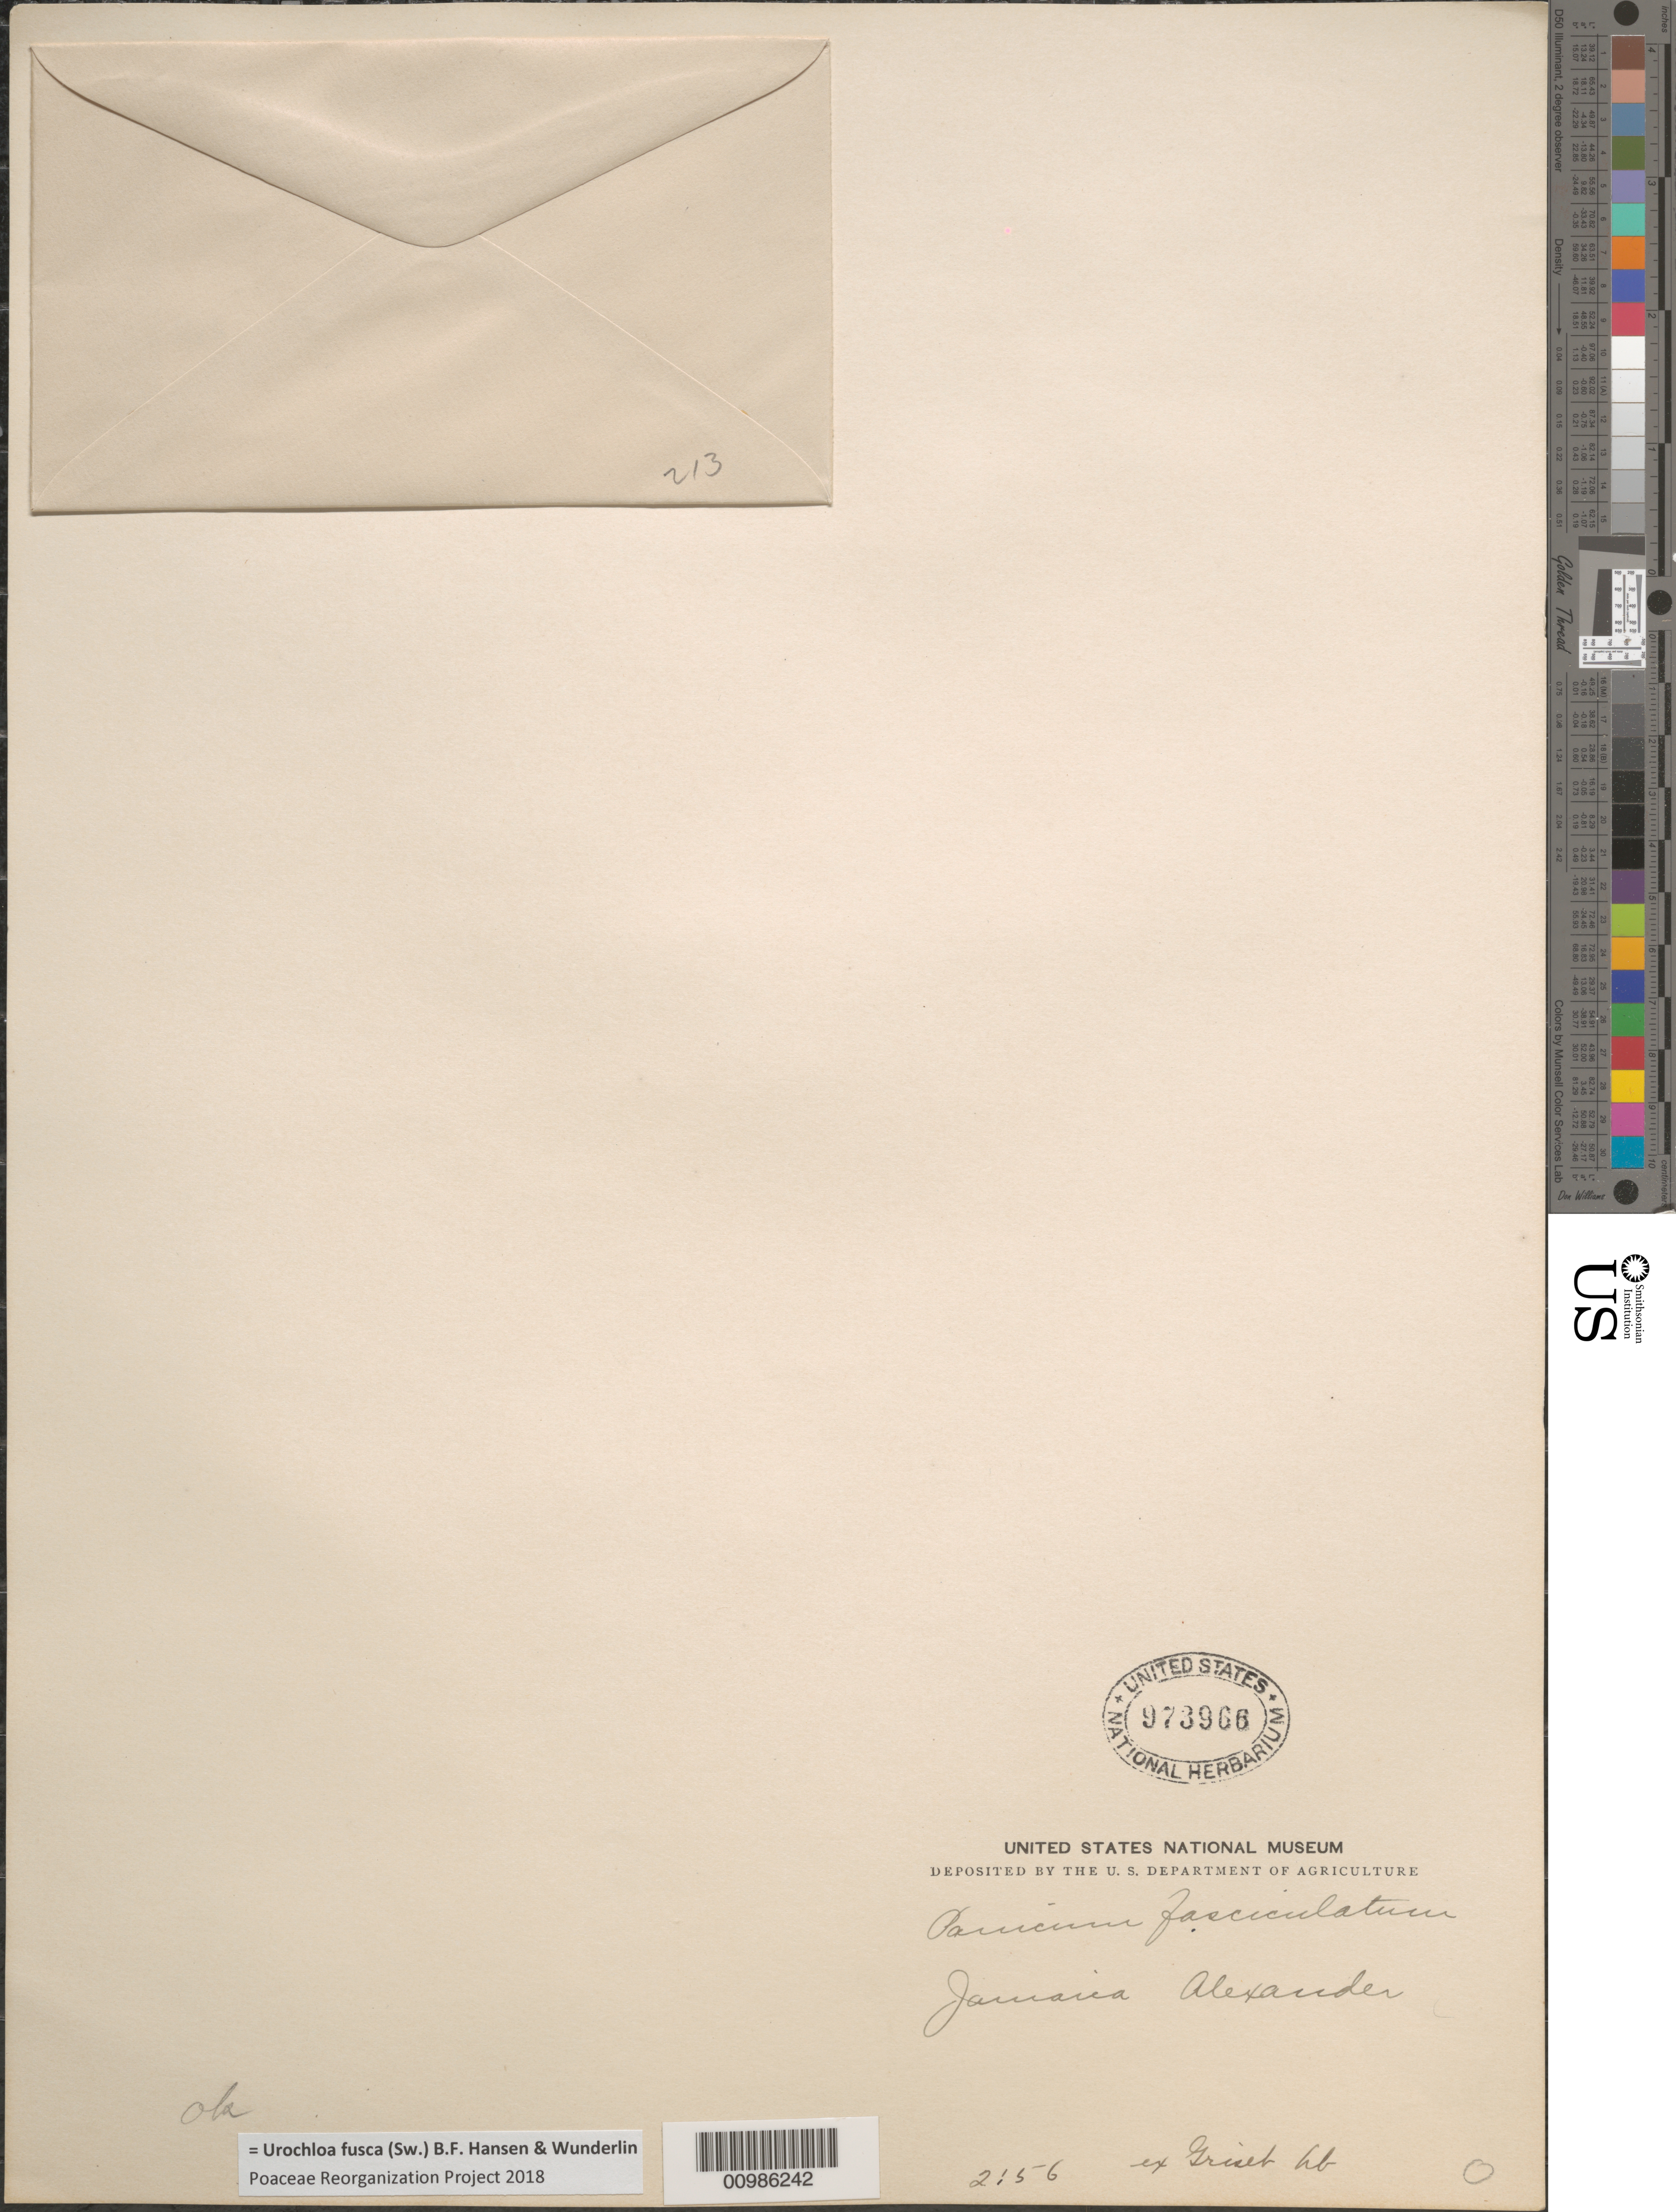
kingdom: Plantae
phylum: Tracheophyta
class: Liliopsida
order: Poales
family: Poaceae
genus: Brachiaria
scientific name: Brachiaria fasciculata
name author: (Sw.) Parodi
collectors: R. C. Alexander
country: Jamaica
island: Jamaica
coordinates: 0 N, 0 E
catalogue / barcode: US 973968